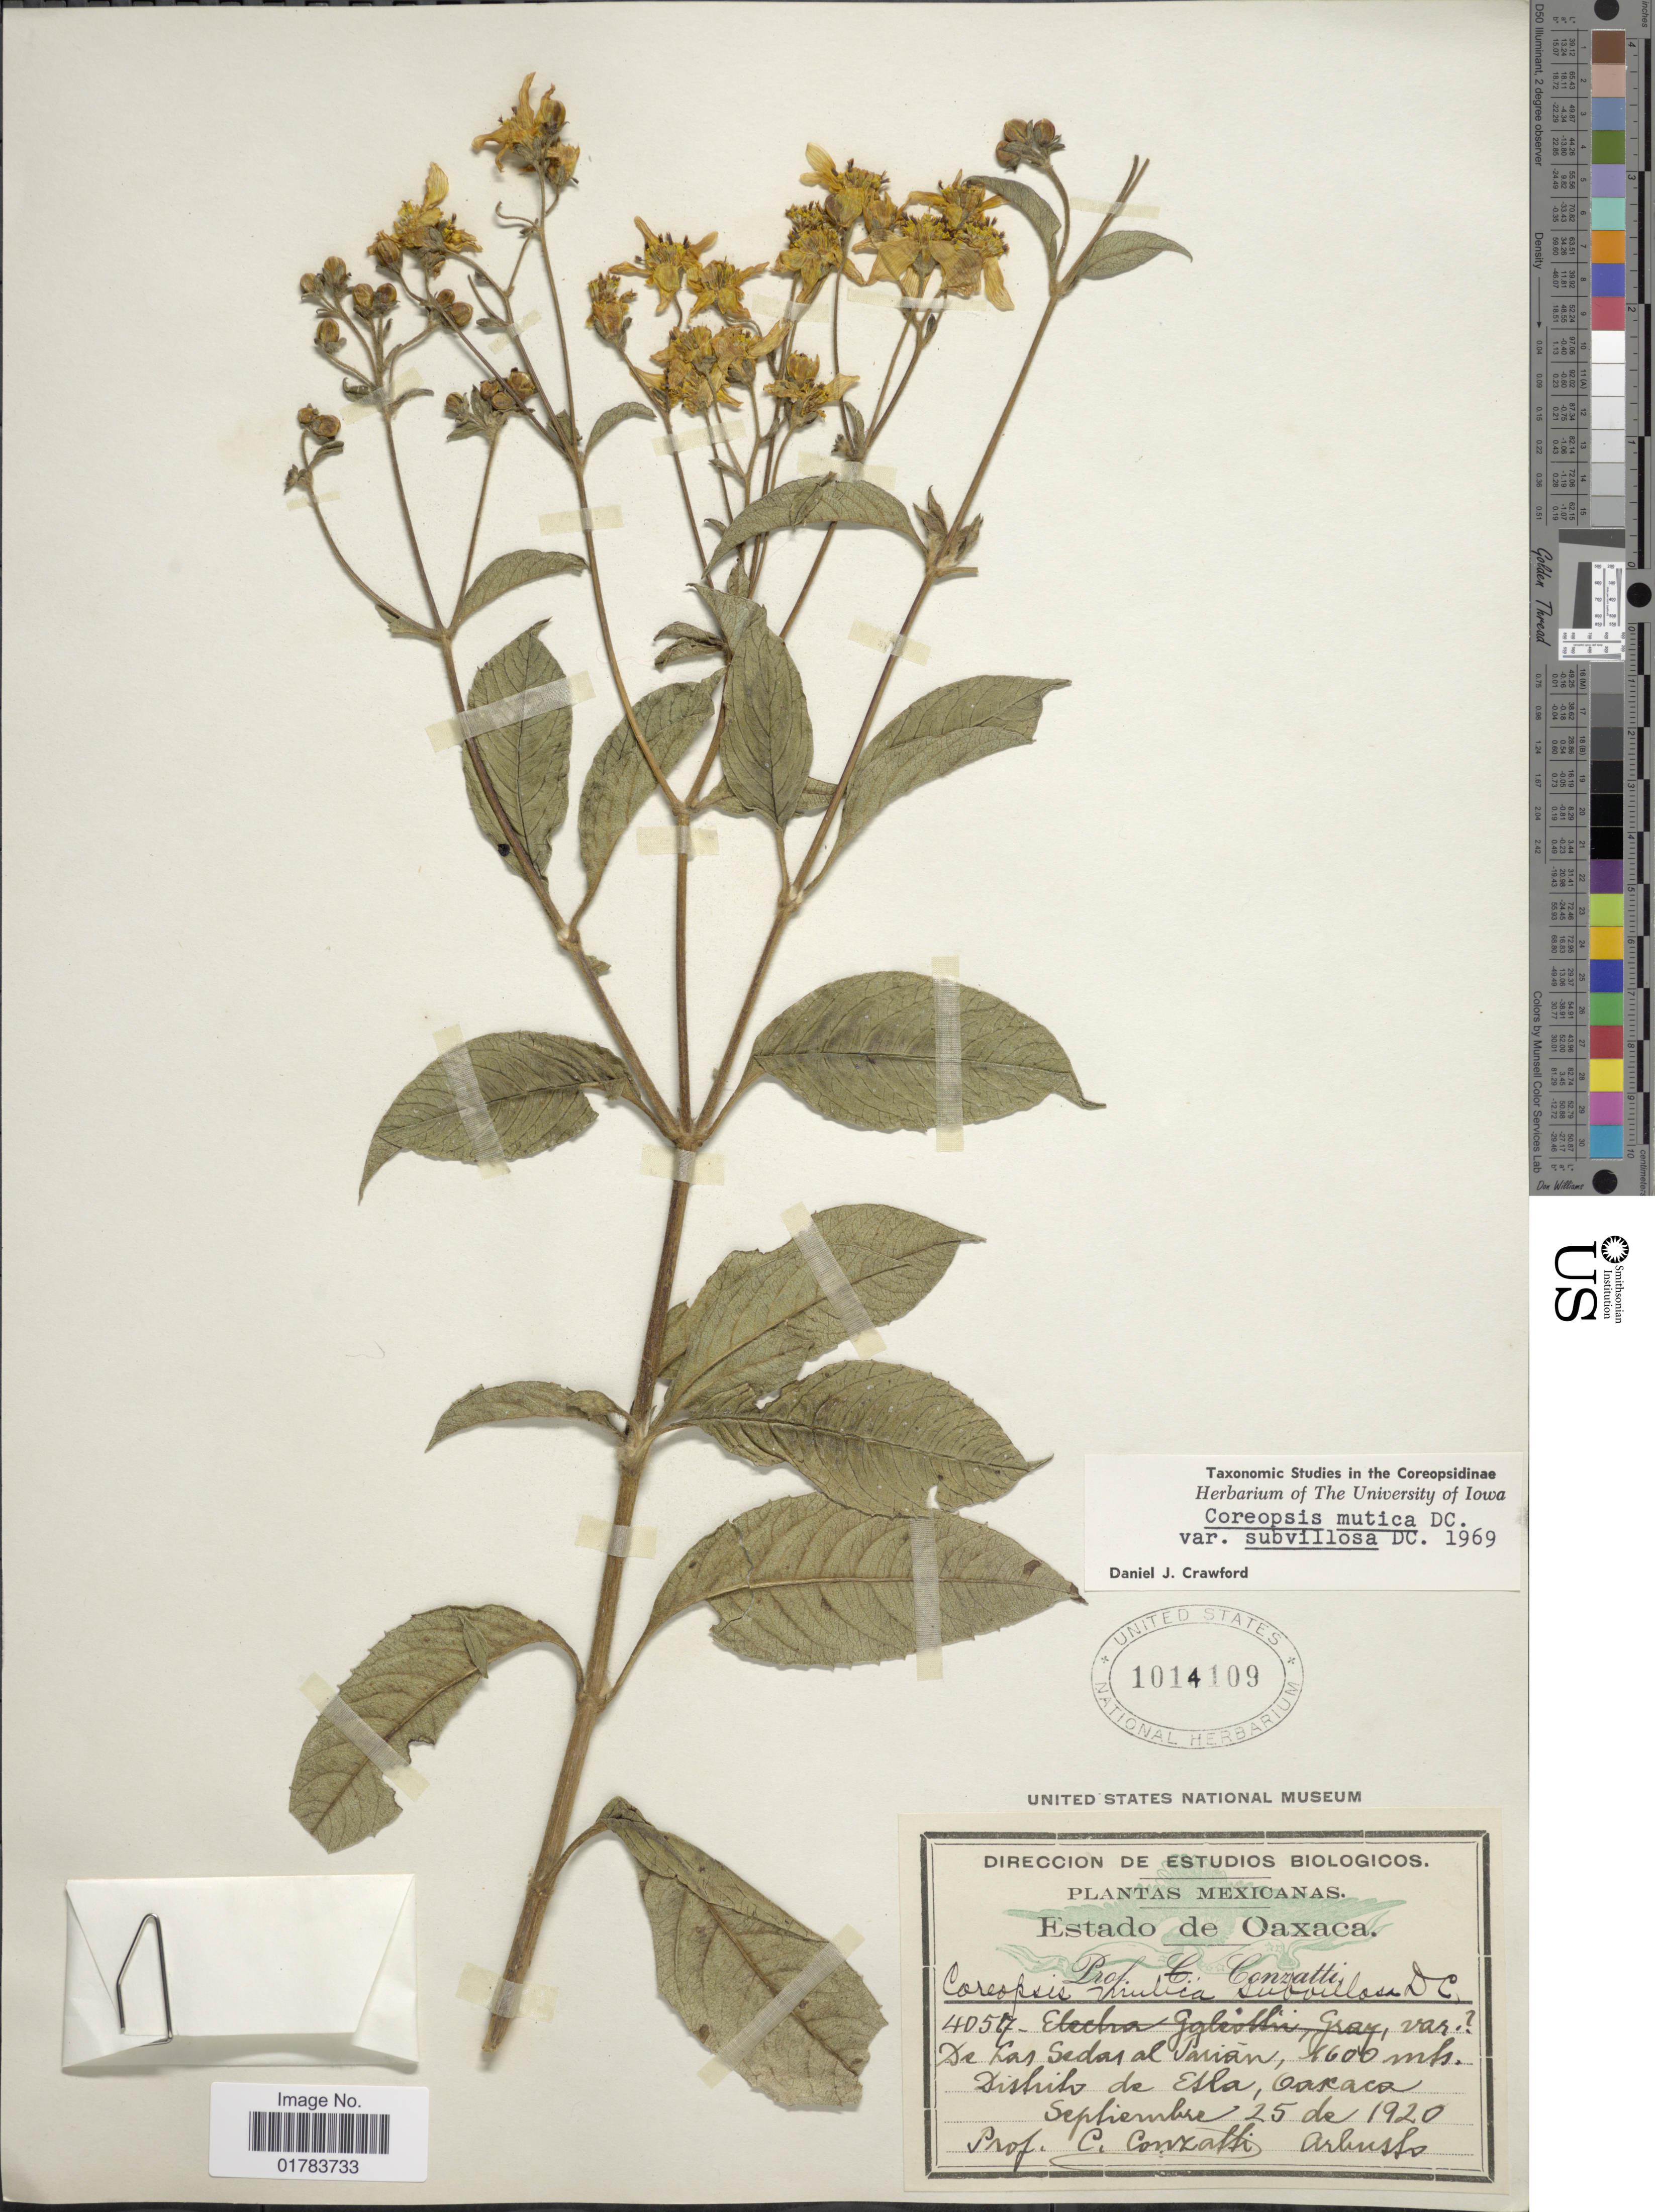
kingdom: Plantae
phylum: Tracheophyta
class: Magnoliopsida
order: Asterales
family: Asteraceae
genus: Coreopsis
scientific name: Coreopsis mutica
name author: DC.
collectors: C. Conzatti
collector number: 4057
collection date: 1920-09-25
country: Mexico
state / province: Oaxaca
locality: De Las Sedas al Jarian. Distrito de Esla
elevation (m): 1600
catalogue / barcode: US 1014109